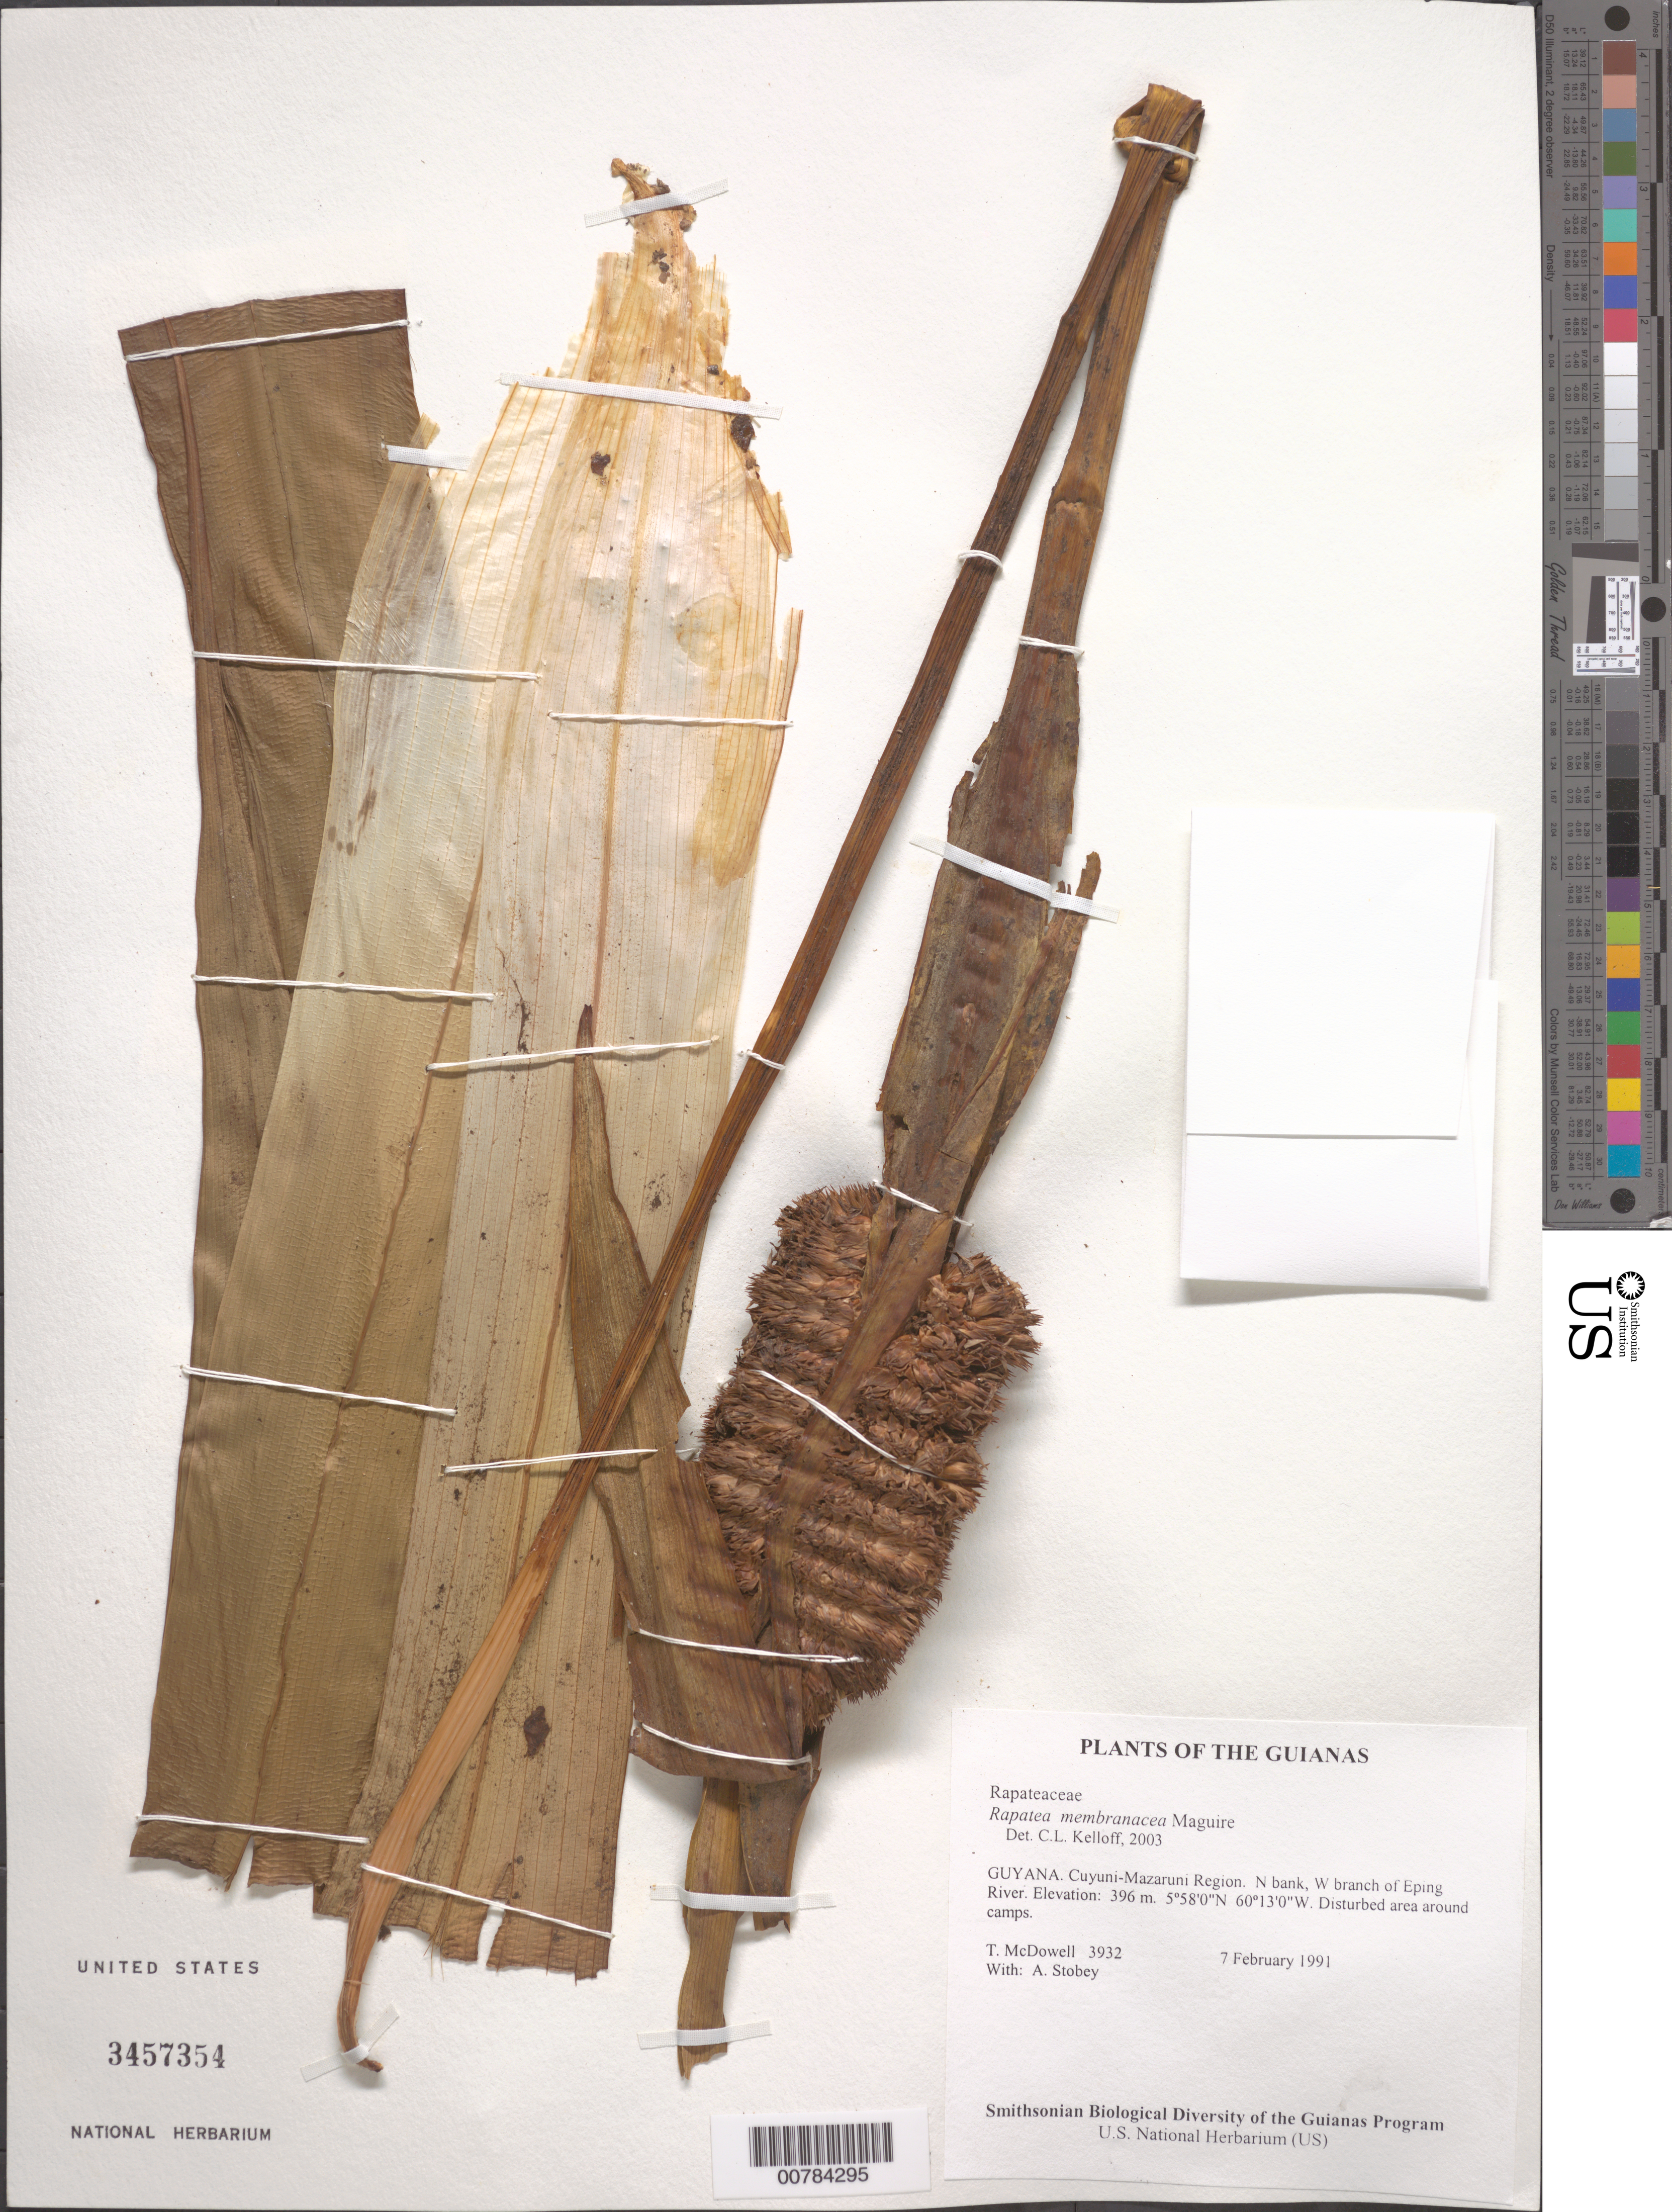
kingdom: Plantae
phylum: Tracheophyta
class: Liliopsida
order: Poales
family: Rapateaceae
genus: Rapatea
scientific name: Rapatea membranacea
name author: Maguire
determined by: Kelloff, Carol L., (US), Smithsonian Institution - National Museum of Natural History (UNITED STATES)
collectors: T. McDowell & A. Stobey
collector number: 3932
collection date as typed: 7 February 1991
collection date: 1991-02-07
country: Guyana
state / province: Cuyuni-Mazaruni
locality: N bank, W branch of Eping River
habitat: Disturbed area around camps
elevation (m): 396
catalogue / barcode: US 3457354